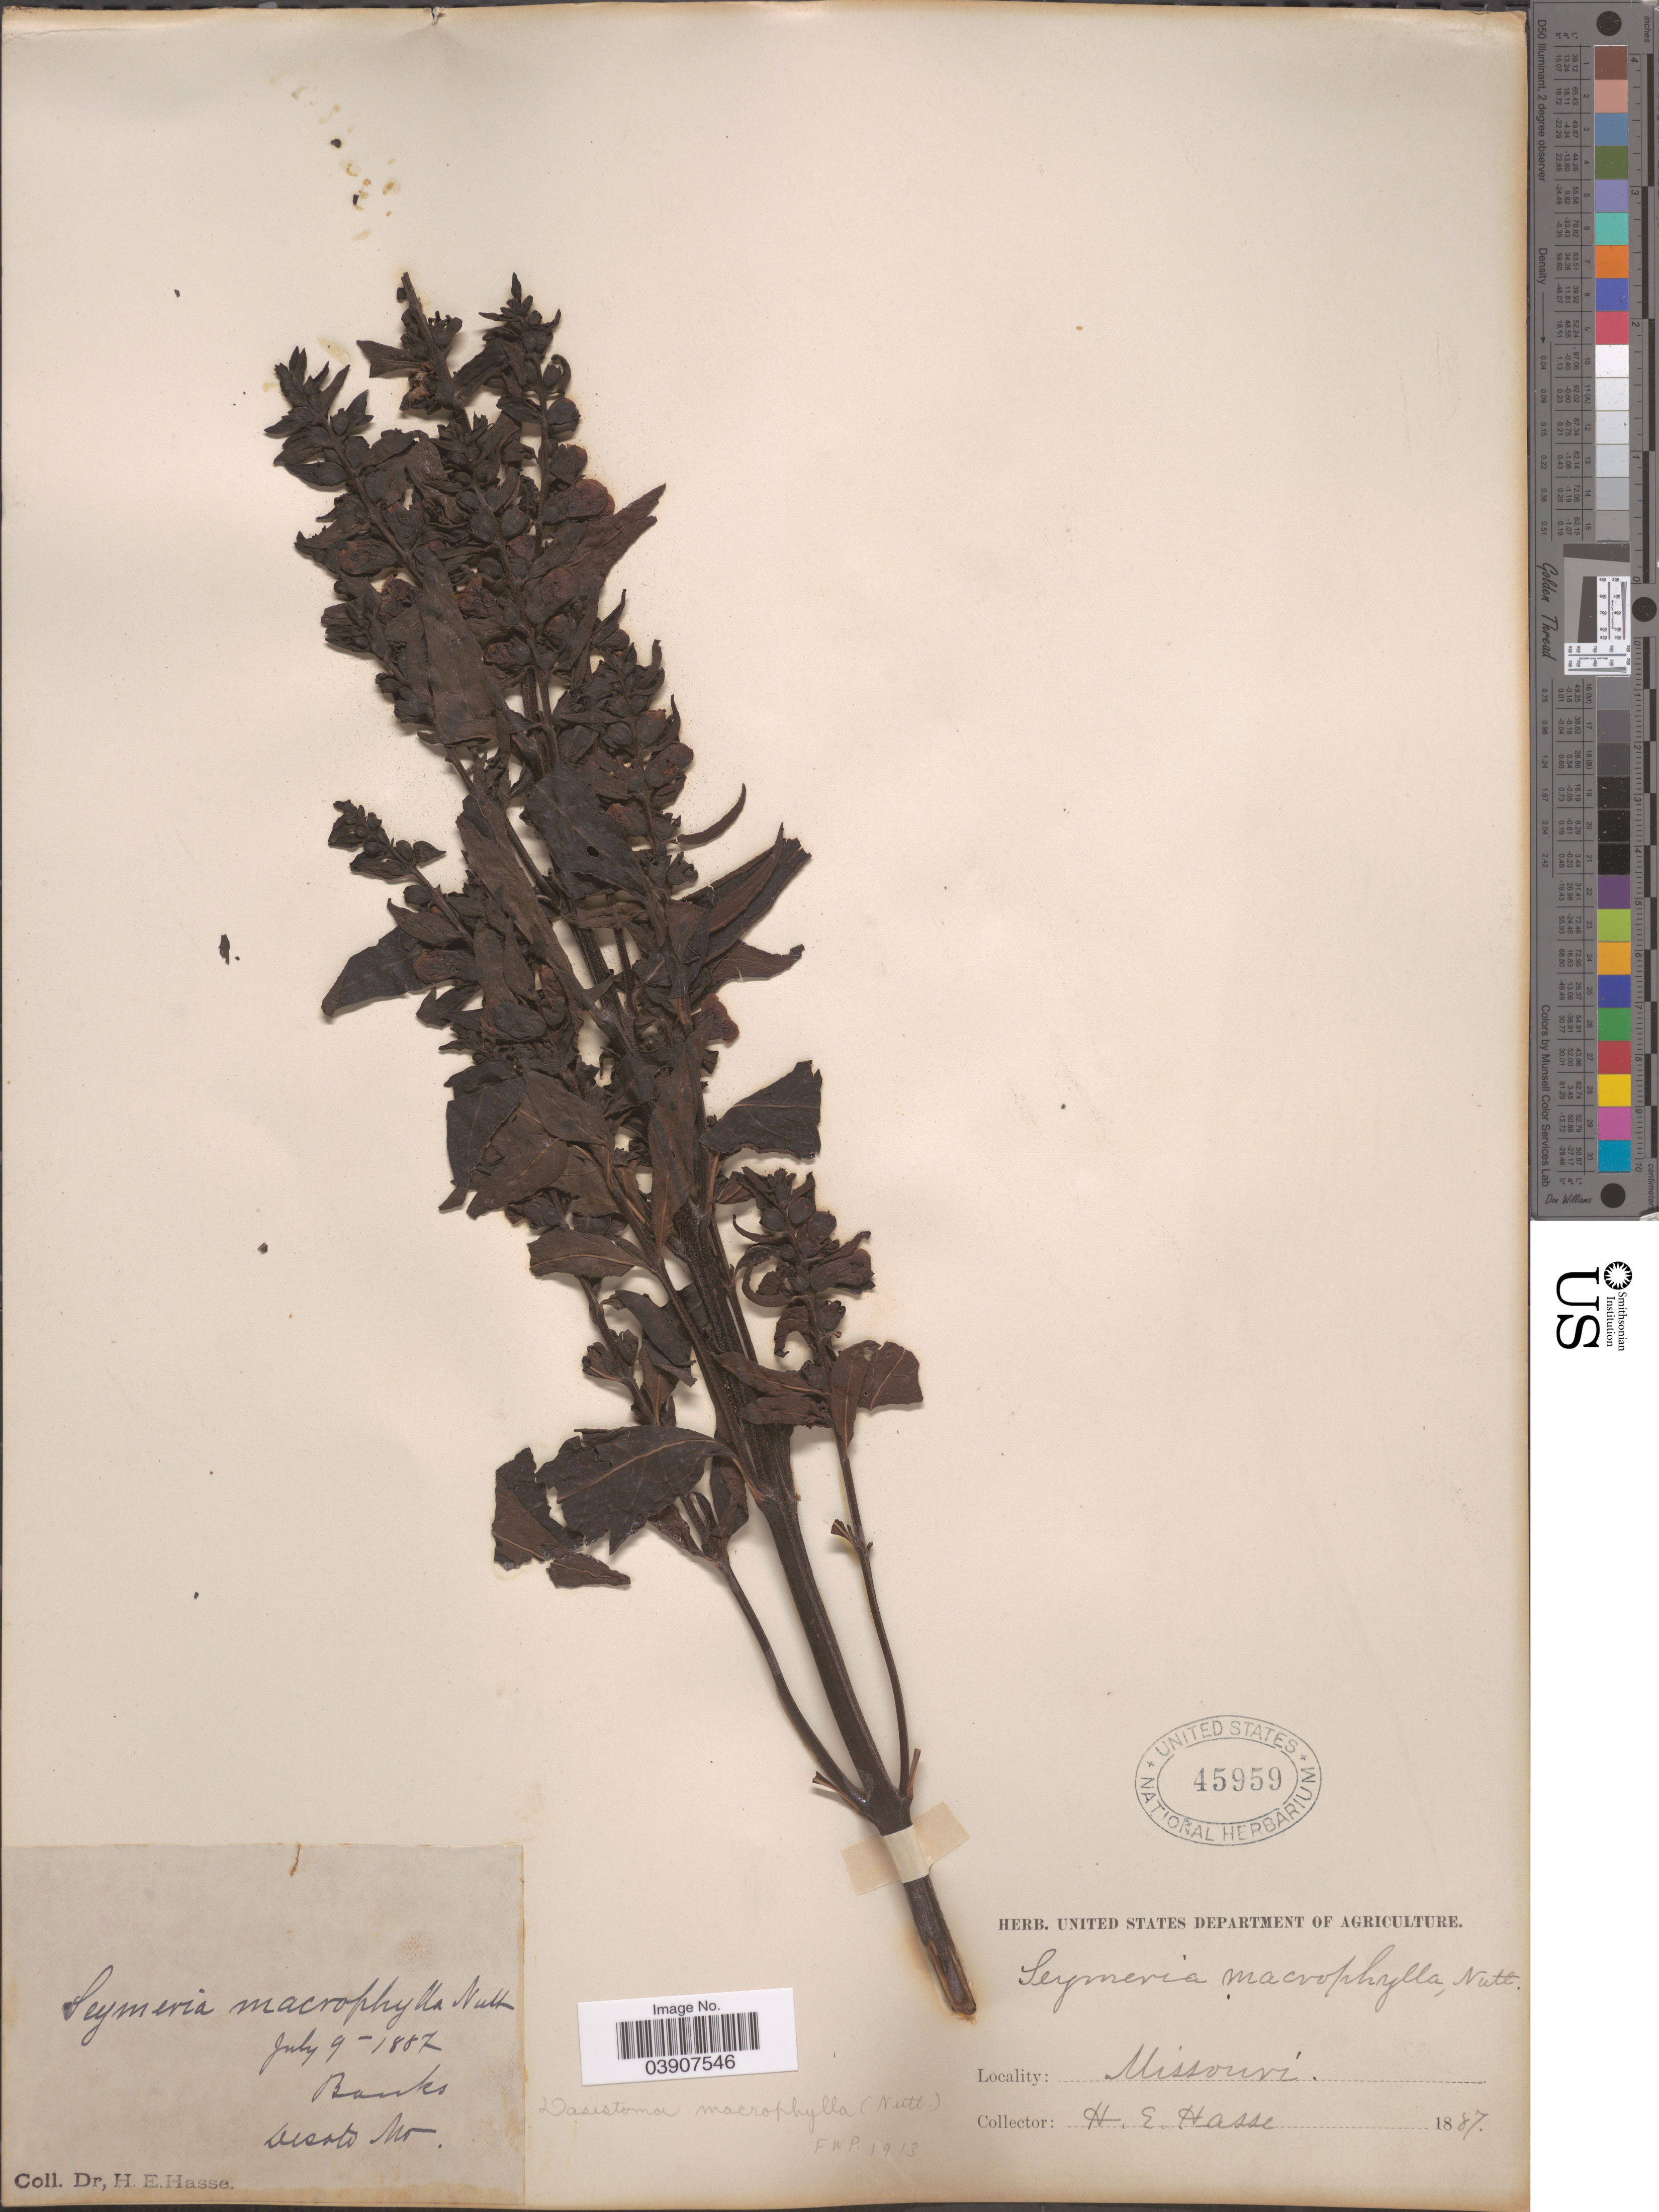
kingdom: Plantae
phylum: Tracheophyta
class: Magnoliopsida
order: Lamiales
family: Orobanchaceae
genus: Dasistoma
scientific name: Dasistoma macrophylla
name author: (Nutt.) Raf.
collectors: H. E. Hasse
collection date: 1887-07-09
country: United States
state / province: Missouri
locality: Desoto.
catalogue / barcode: US 45959